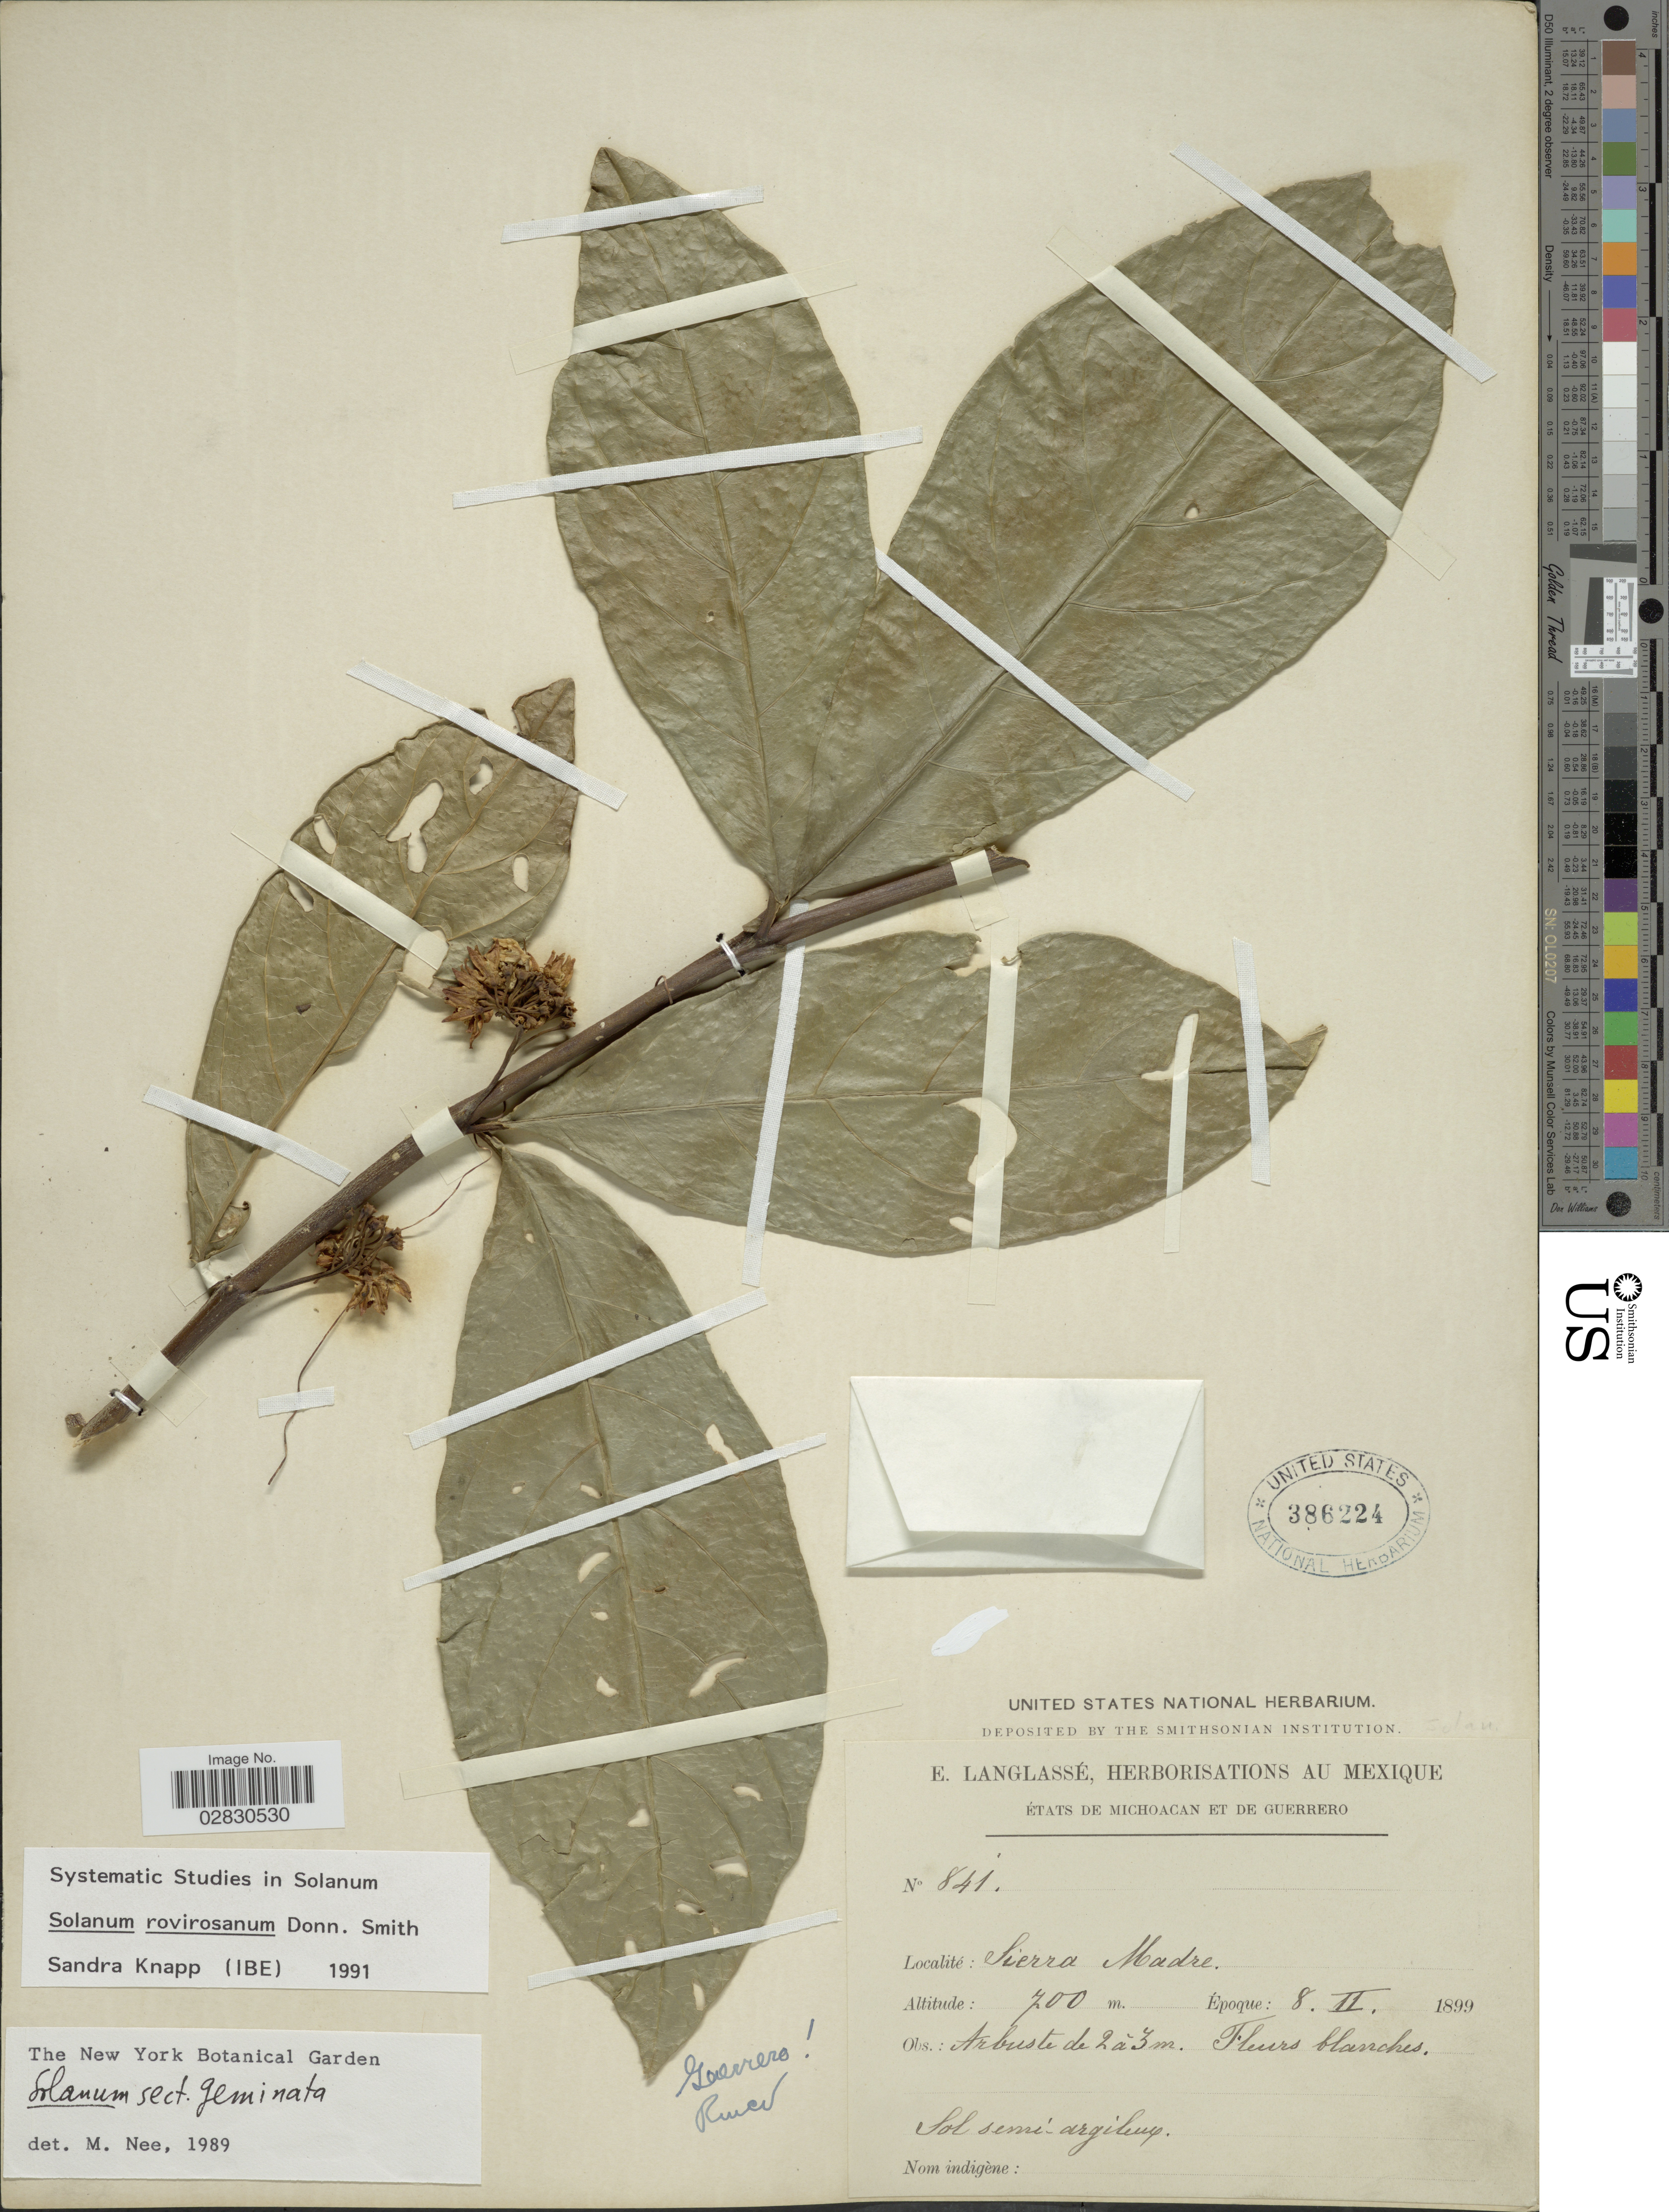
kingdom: Plantae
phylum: Tracheophyta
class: Magnoliopsida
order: Solanales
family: Solanaceae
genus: Solanum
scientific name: Solanum rovirosanum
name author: Donn. Sm.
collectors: E. Langlassé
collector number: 841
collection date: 1899-02-08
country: Mexico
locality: États de Michoacan et de Guerrero. Sierra Madre.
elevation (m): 700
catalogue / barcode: US 386224